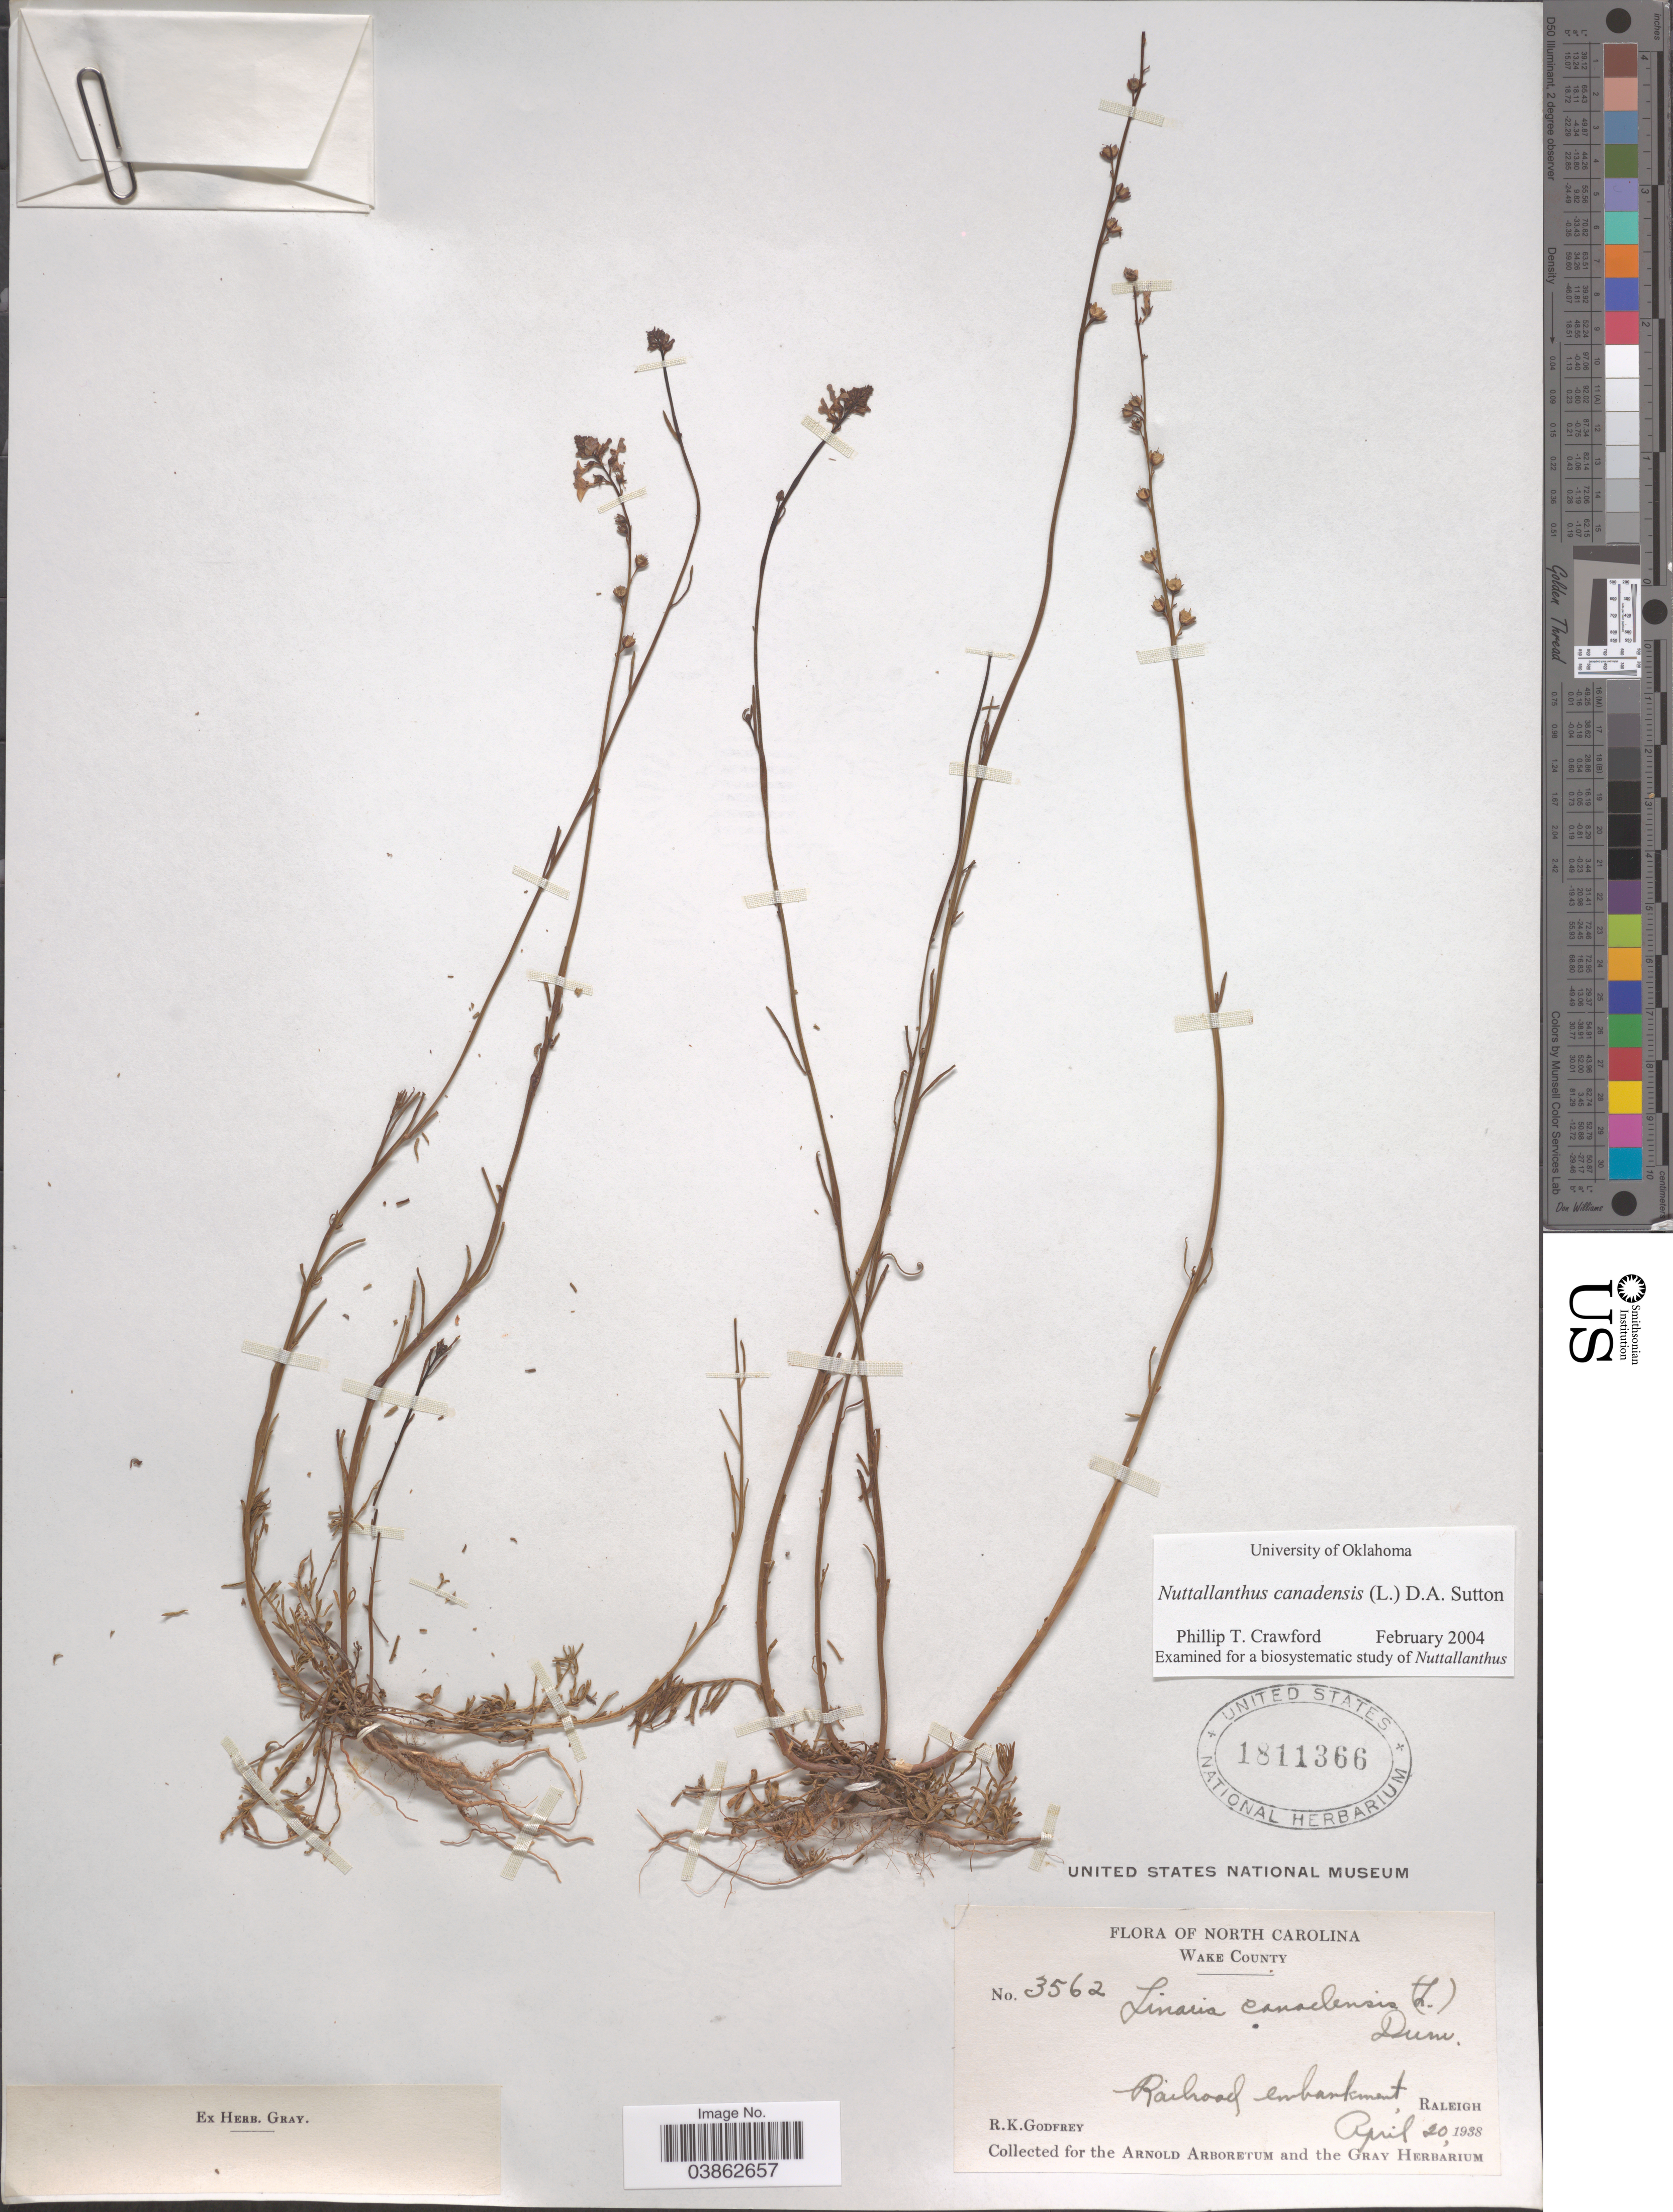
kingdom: Plantae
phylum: Tracheophyta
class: Magnoliopsida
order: Lamiales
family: Plantaginaceae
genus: Linaria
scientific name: Linaria canadensis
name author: (L.) Dum. Cours.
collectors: R. K. Godfrey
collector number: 3562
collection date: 1938-04-20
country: United States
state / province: North Carolina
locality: Wake County. Raliroad embankment, Raleigh.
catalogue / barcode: US 1811366